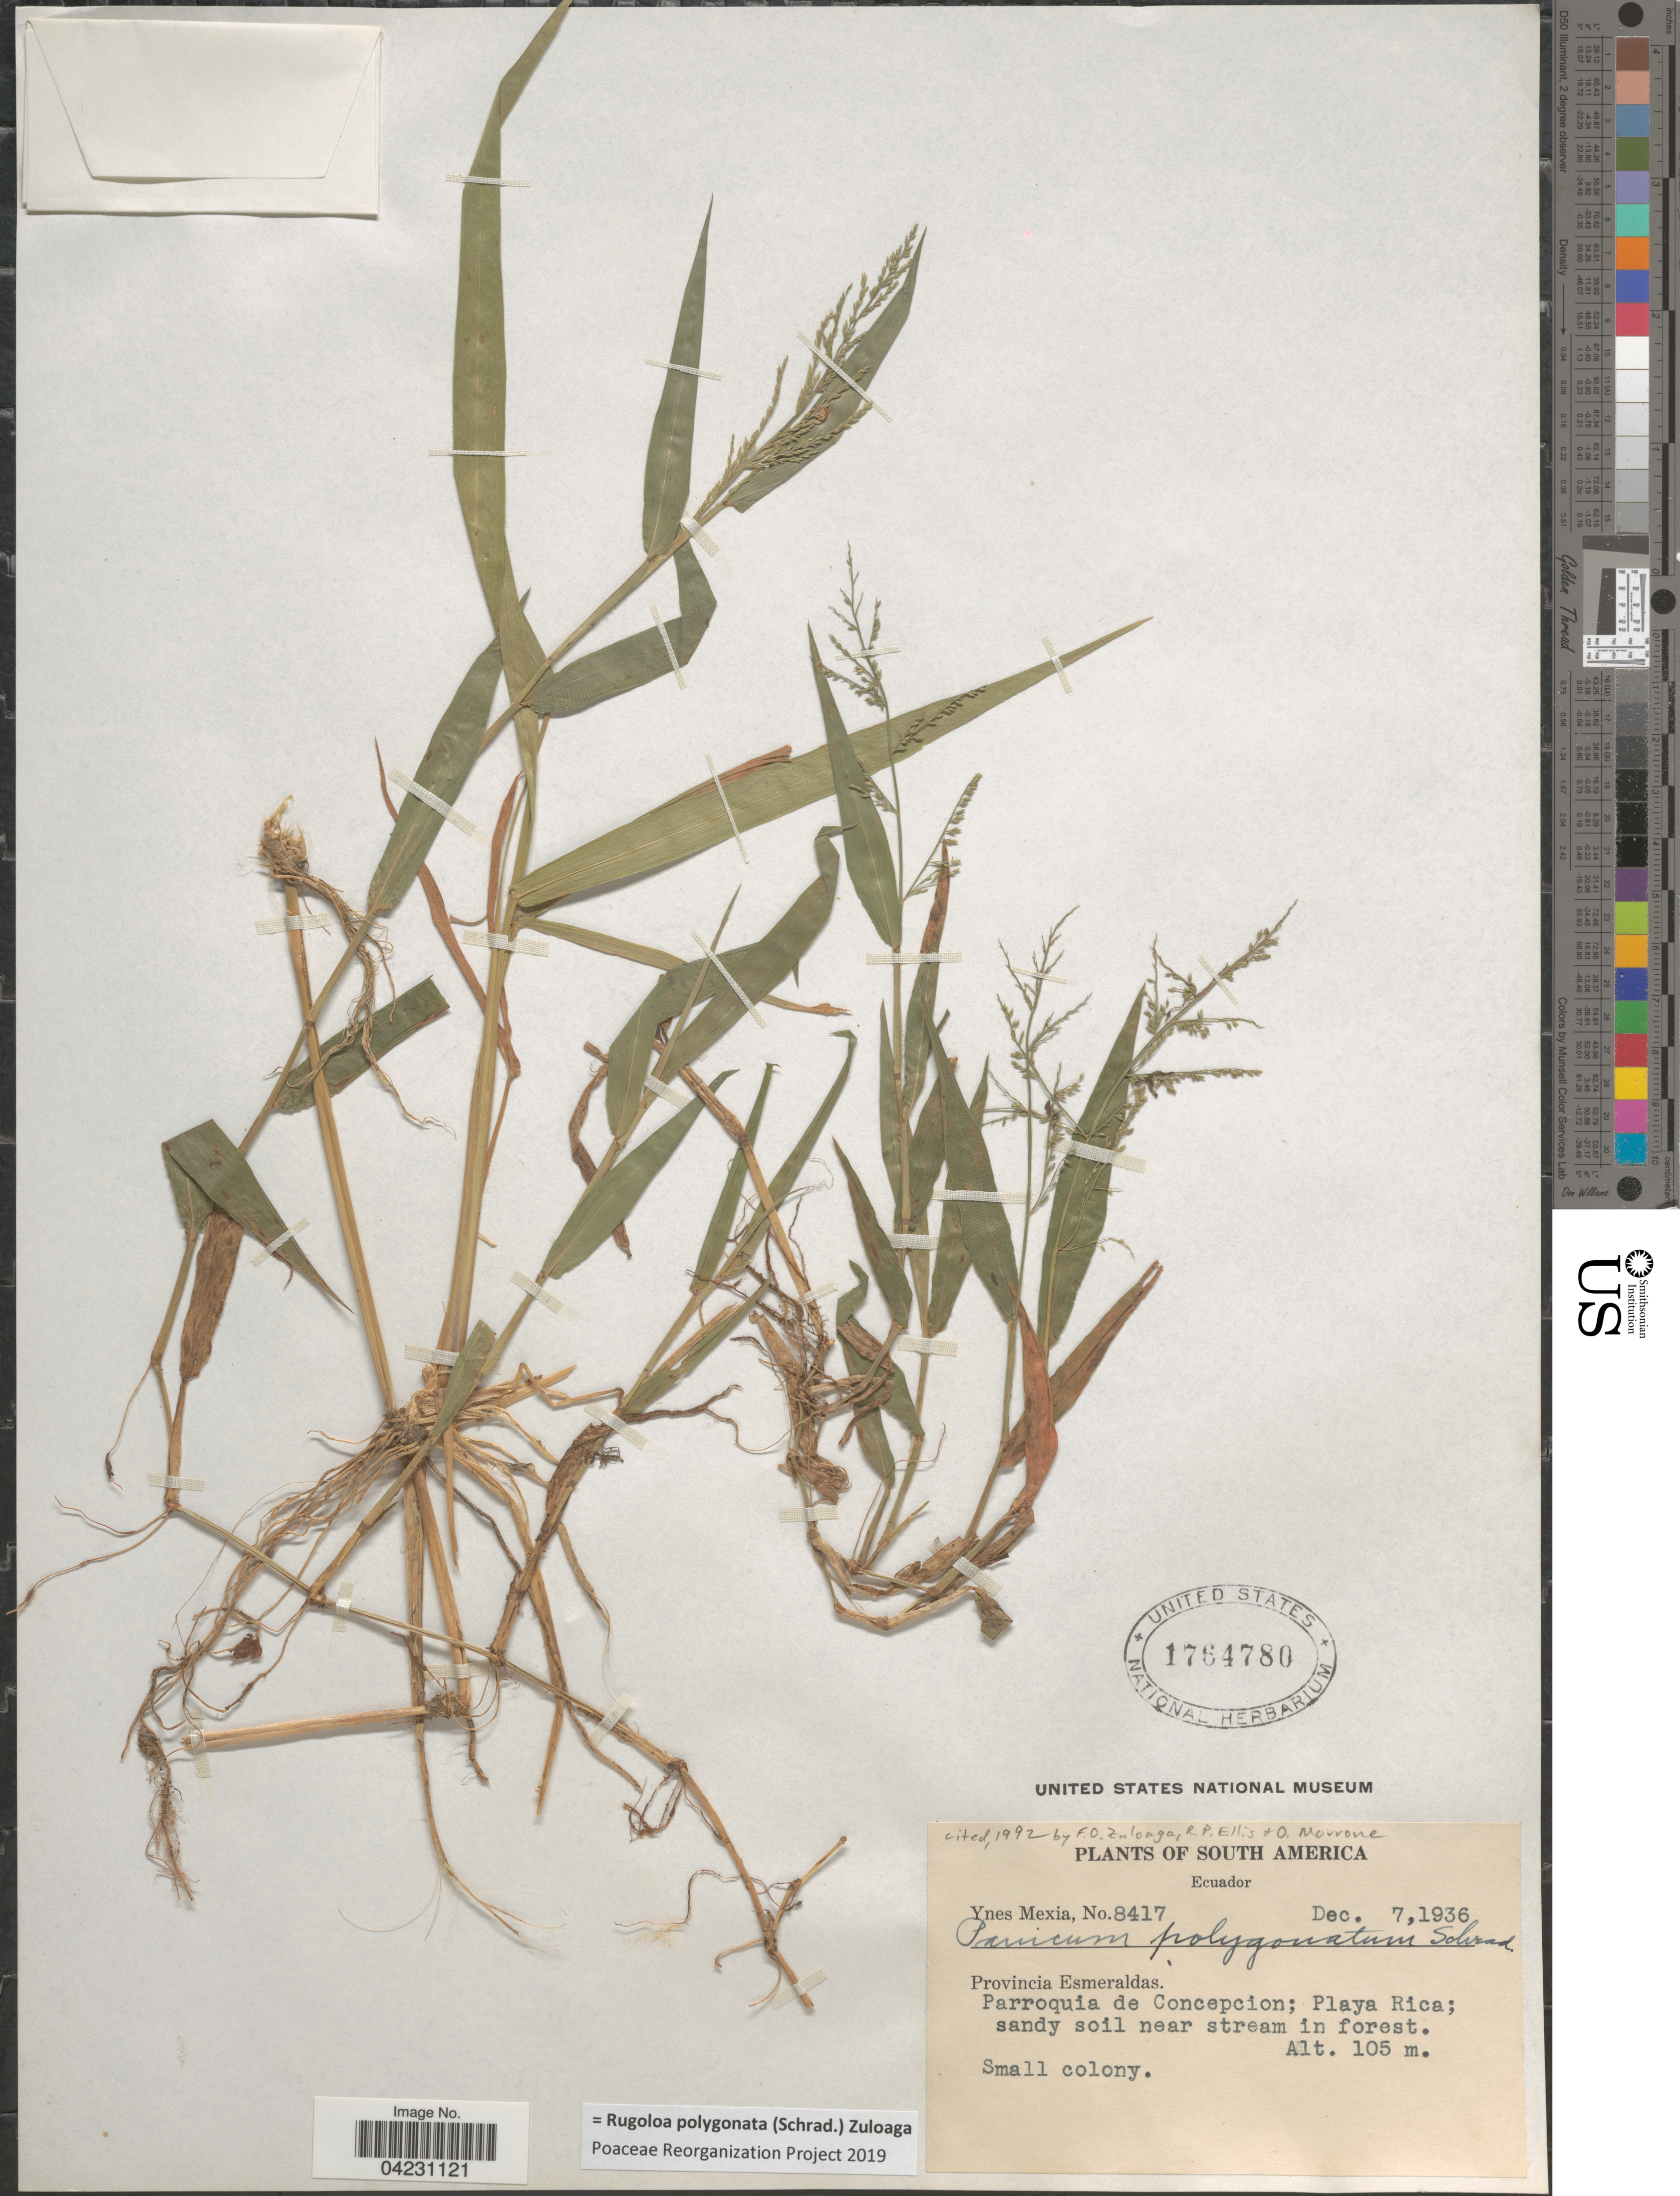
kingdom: Plantae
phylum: Tracheophyta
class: Liliopsida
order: Poales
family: Poaceae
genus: Rugoloa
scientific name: Rugoloa polygonata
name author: (Schrad.) Zuloaga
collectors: Y. Mexia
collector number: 8417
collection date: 1936-12-07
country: Ecuador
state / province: Esmeraldas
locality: Parroquia de Concepcion; Playa Rica; sandy soil near stream in forest.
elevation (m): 105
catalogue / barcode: US 1764780